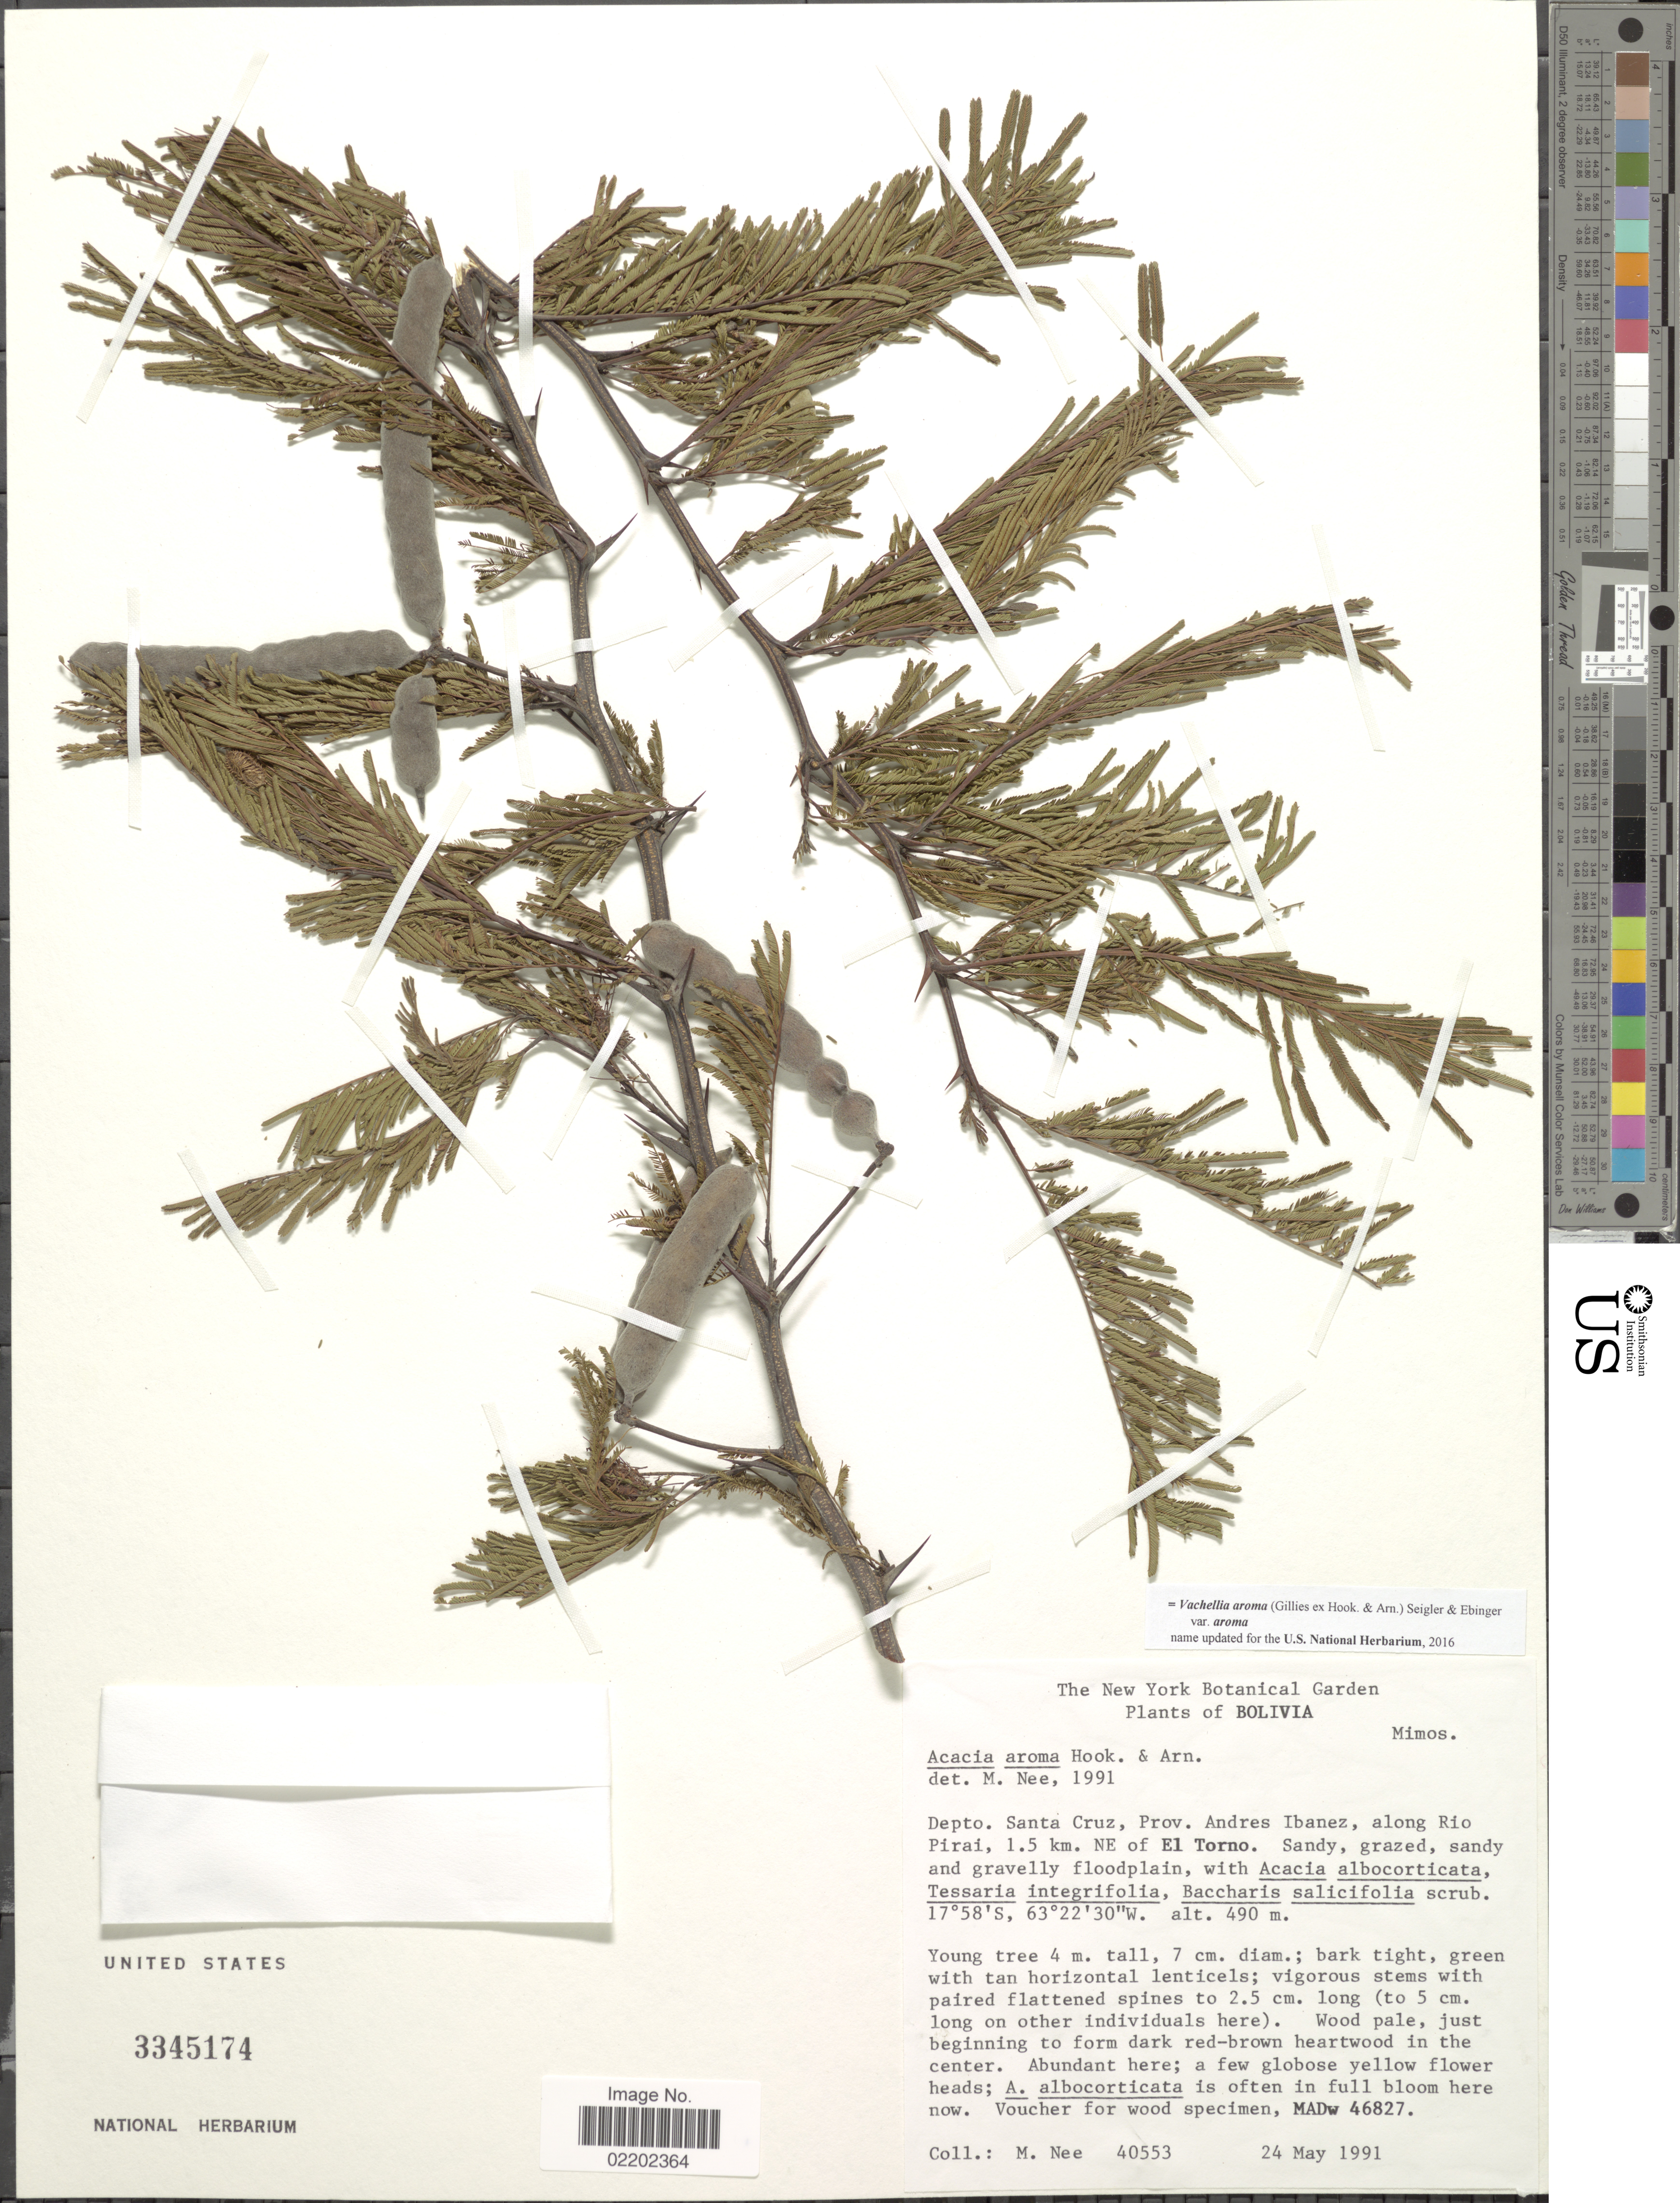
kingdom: Plantae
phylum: Tracheophyta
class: Magnoliopsida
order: Fabales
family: Fabaceae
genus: Vachellia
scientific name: Vachellia aroma var. aroma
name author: (Gillies ex Hook. & Arn.) Seigler & Ebinger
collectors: M. Nee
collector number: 40553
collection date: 1991-05-24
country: Bolivia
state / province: Santa Cruz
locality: Dpto. Santa Cruz, Prov. Andres Ibañez, along Río Pirai, 1.5 km NE of El Torno. Sandy, grazed, sandy and gravelly floodplain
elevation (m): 490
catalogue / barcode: US 3345174